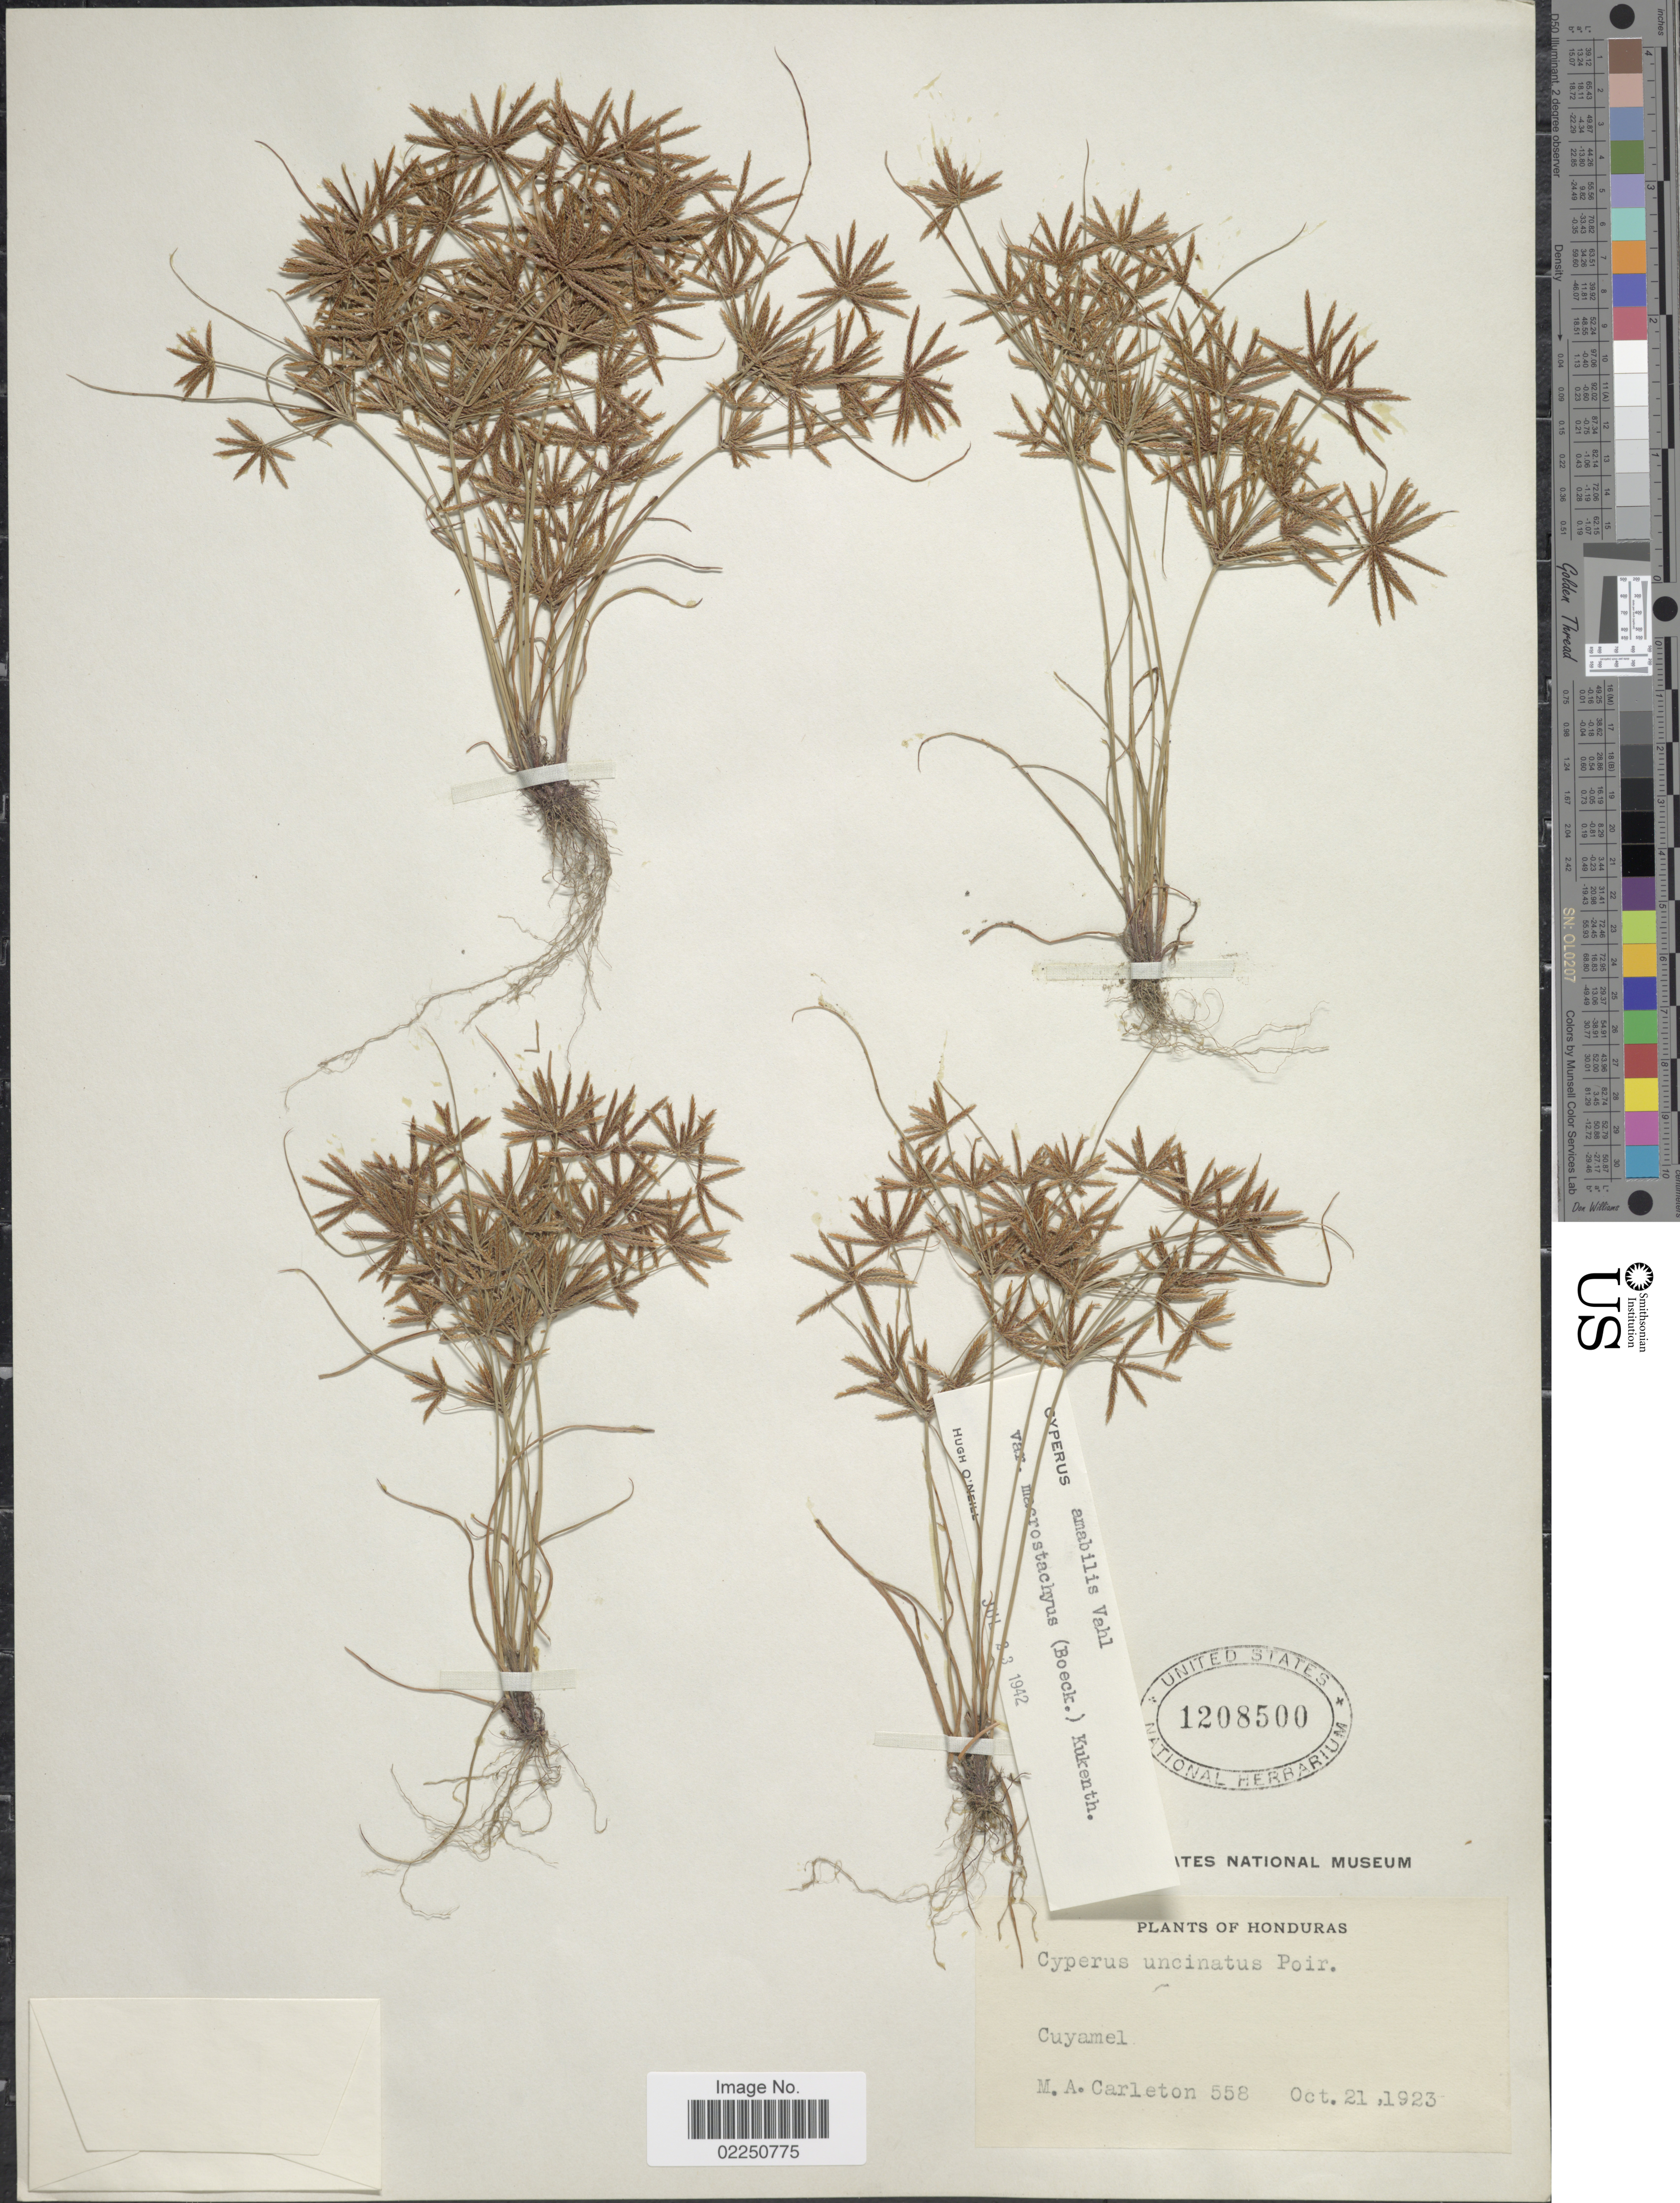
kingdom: Plantae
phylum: Tracheophyta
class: Liliopsida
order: Poales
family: Cyperaceae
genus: Cyperus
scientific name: Cyperus amabilis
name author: Vahl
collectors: M. A. Carleton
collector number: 558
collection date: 1923-10-21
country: Honduras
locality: Cuyamel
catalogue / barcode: US 1208500